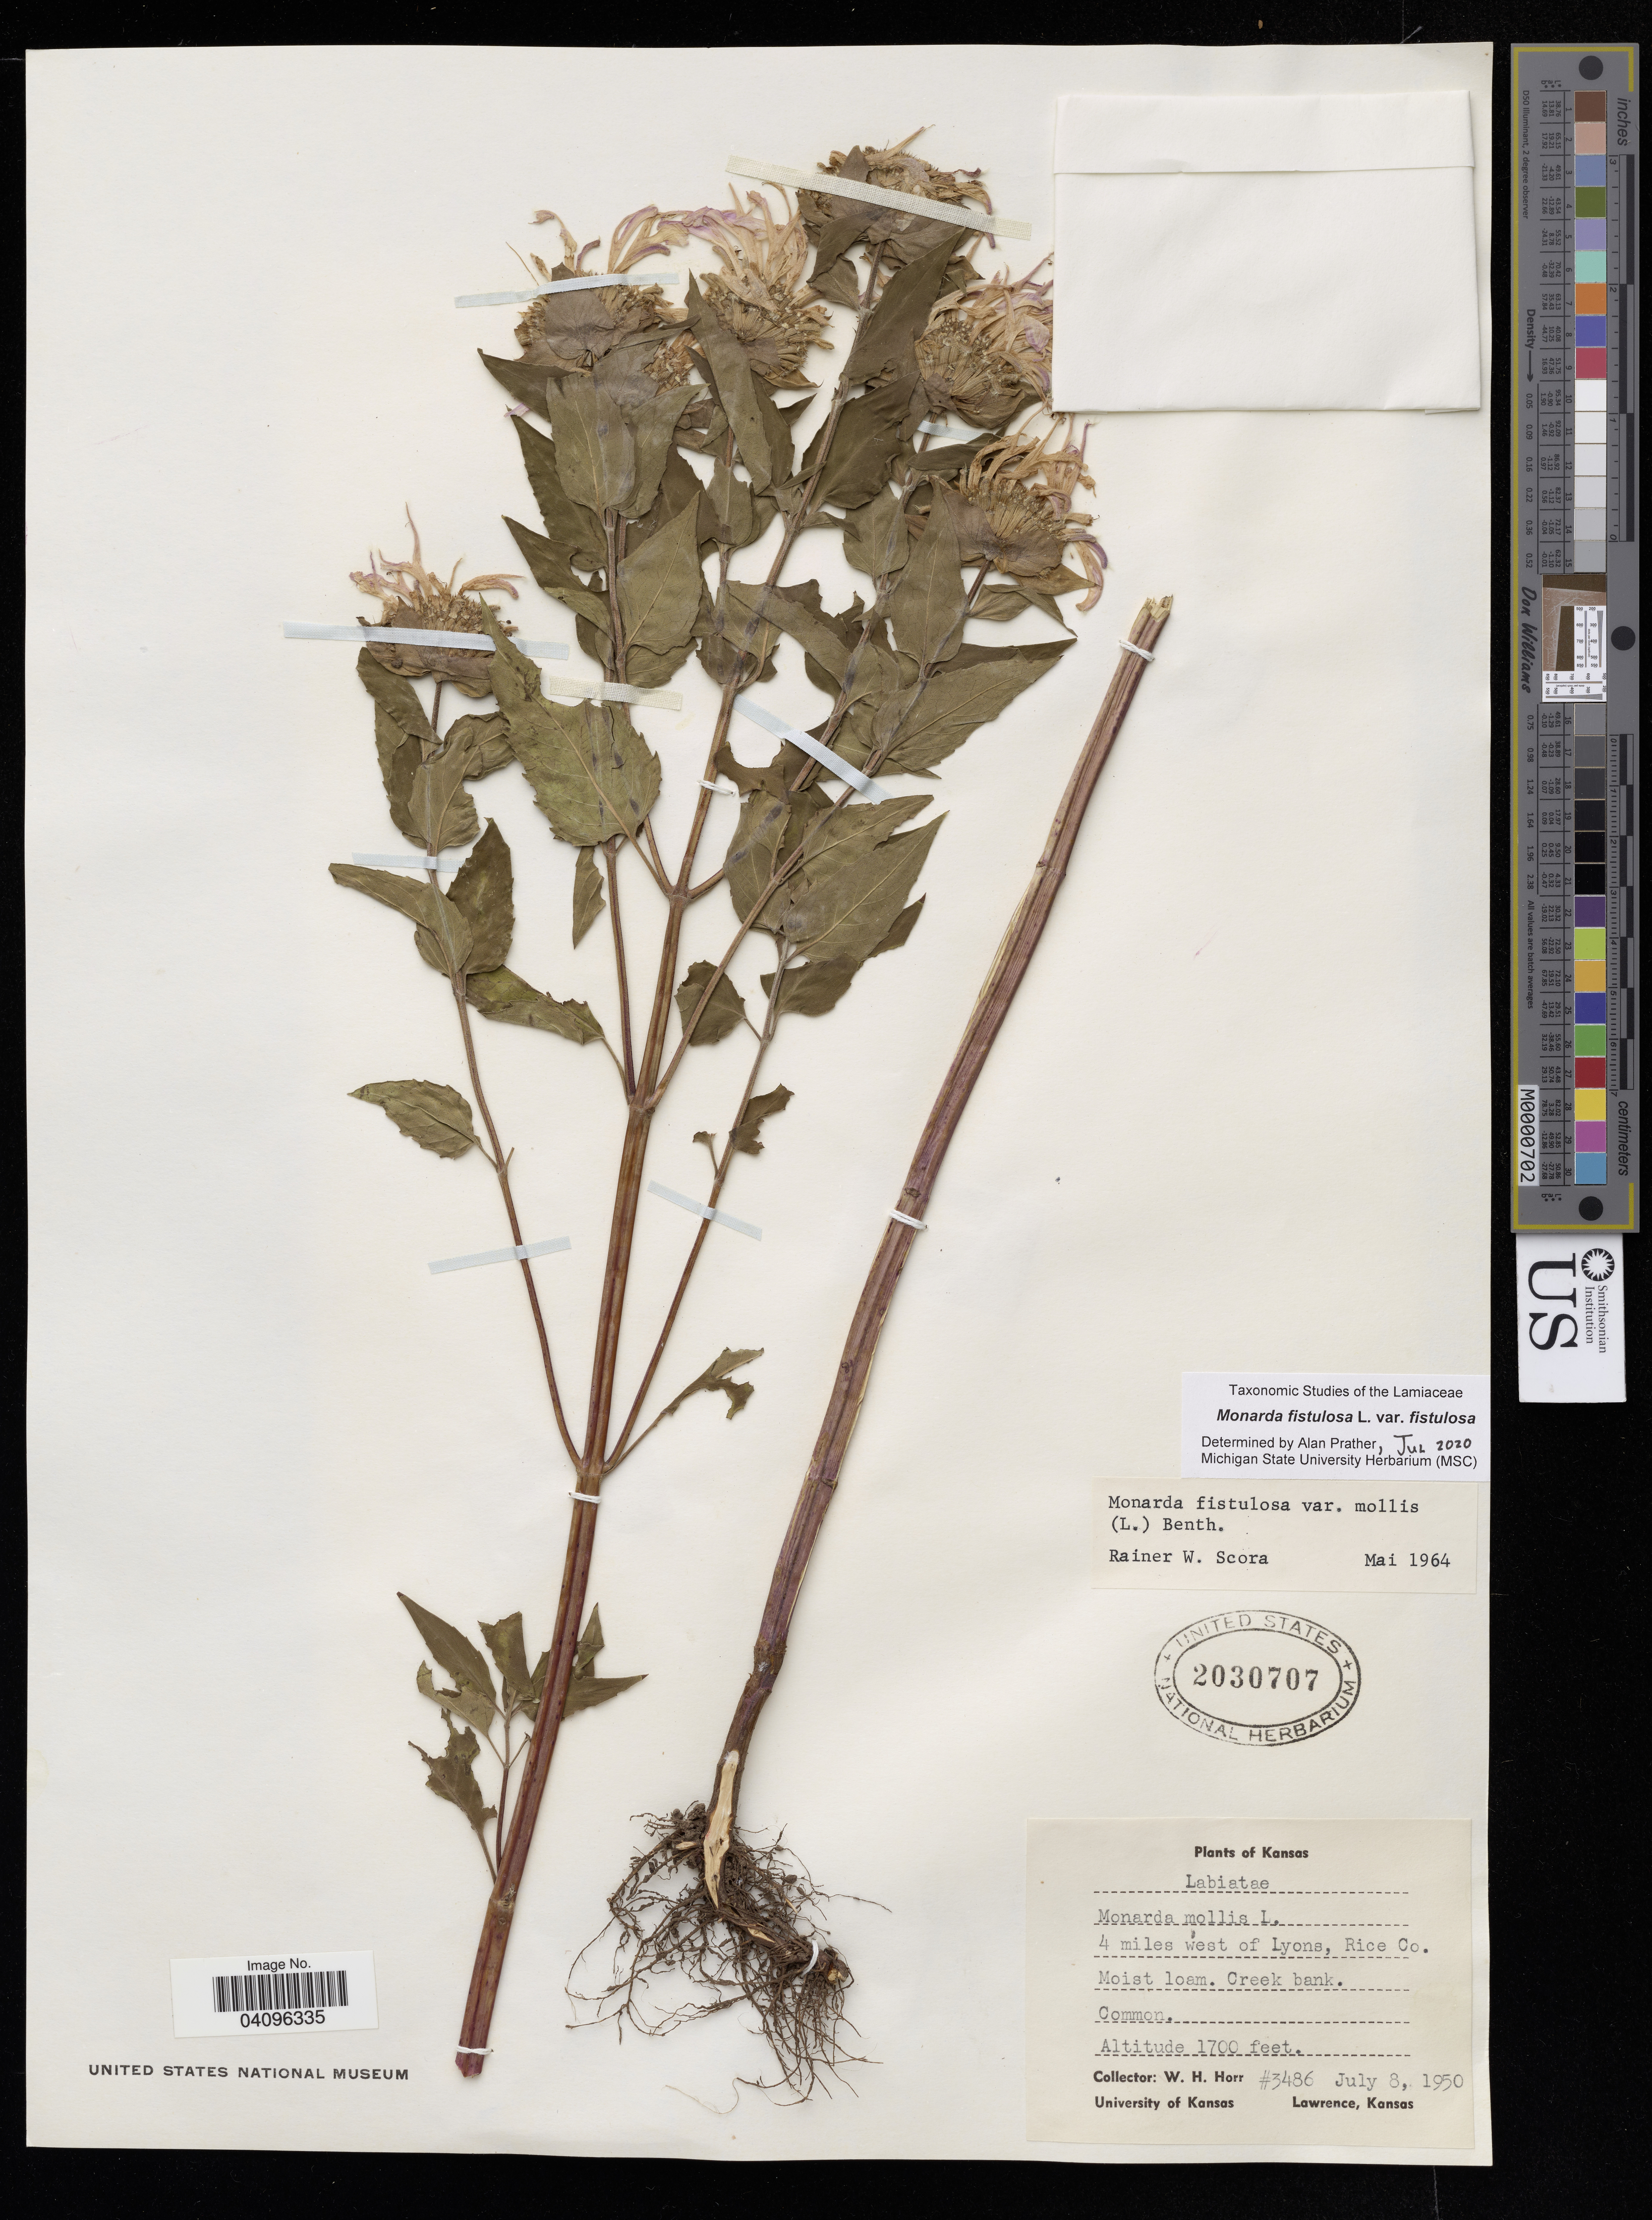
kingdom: Plantae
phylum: Tracheophyta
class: Magnoliopsida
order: Lamiales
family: Lamiaceae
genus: Monarda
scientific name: Monarda fistulosa var. fistulosa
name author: L.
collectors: W. H. Horr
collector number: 3486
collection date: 1950-07-08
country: United States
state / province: Kansas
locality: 4 miles west of Lyons, Rice Co.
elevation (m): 518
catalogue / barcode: US 2030707